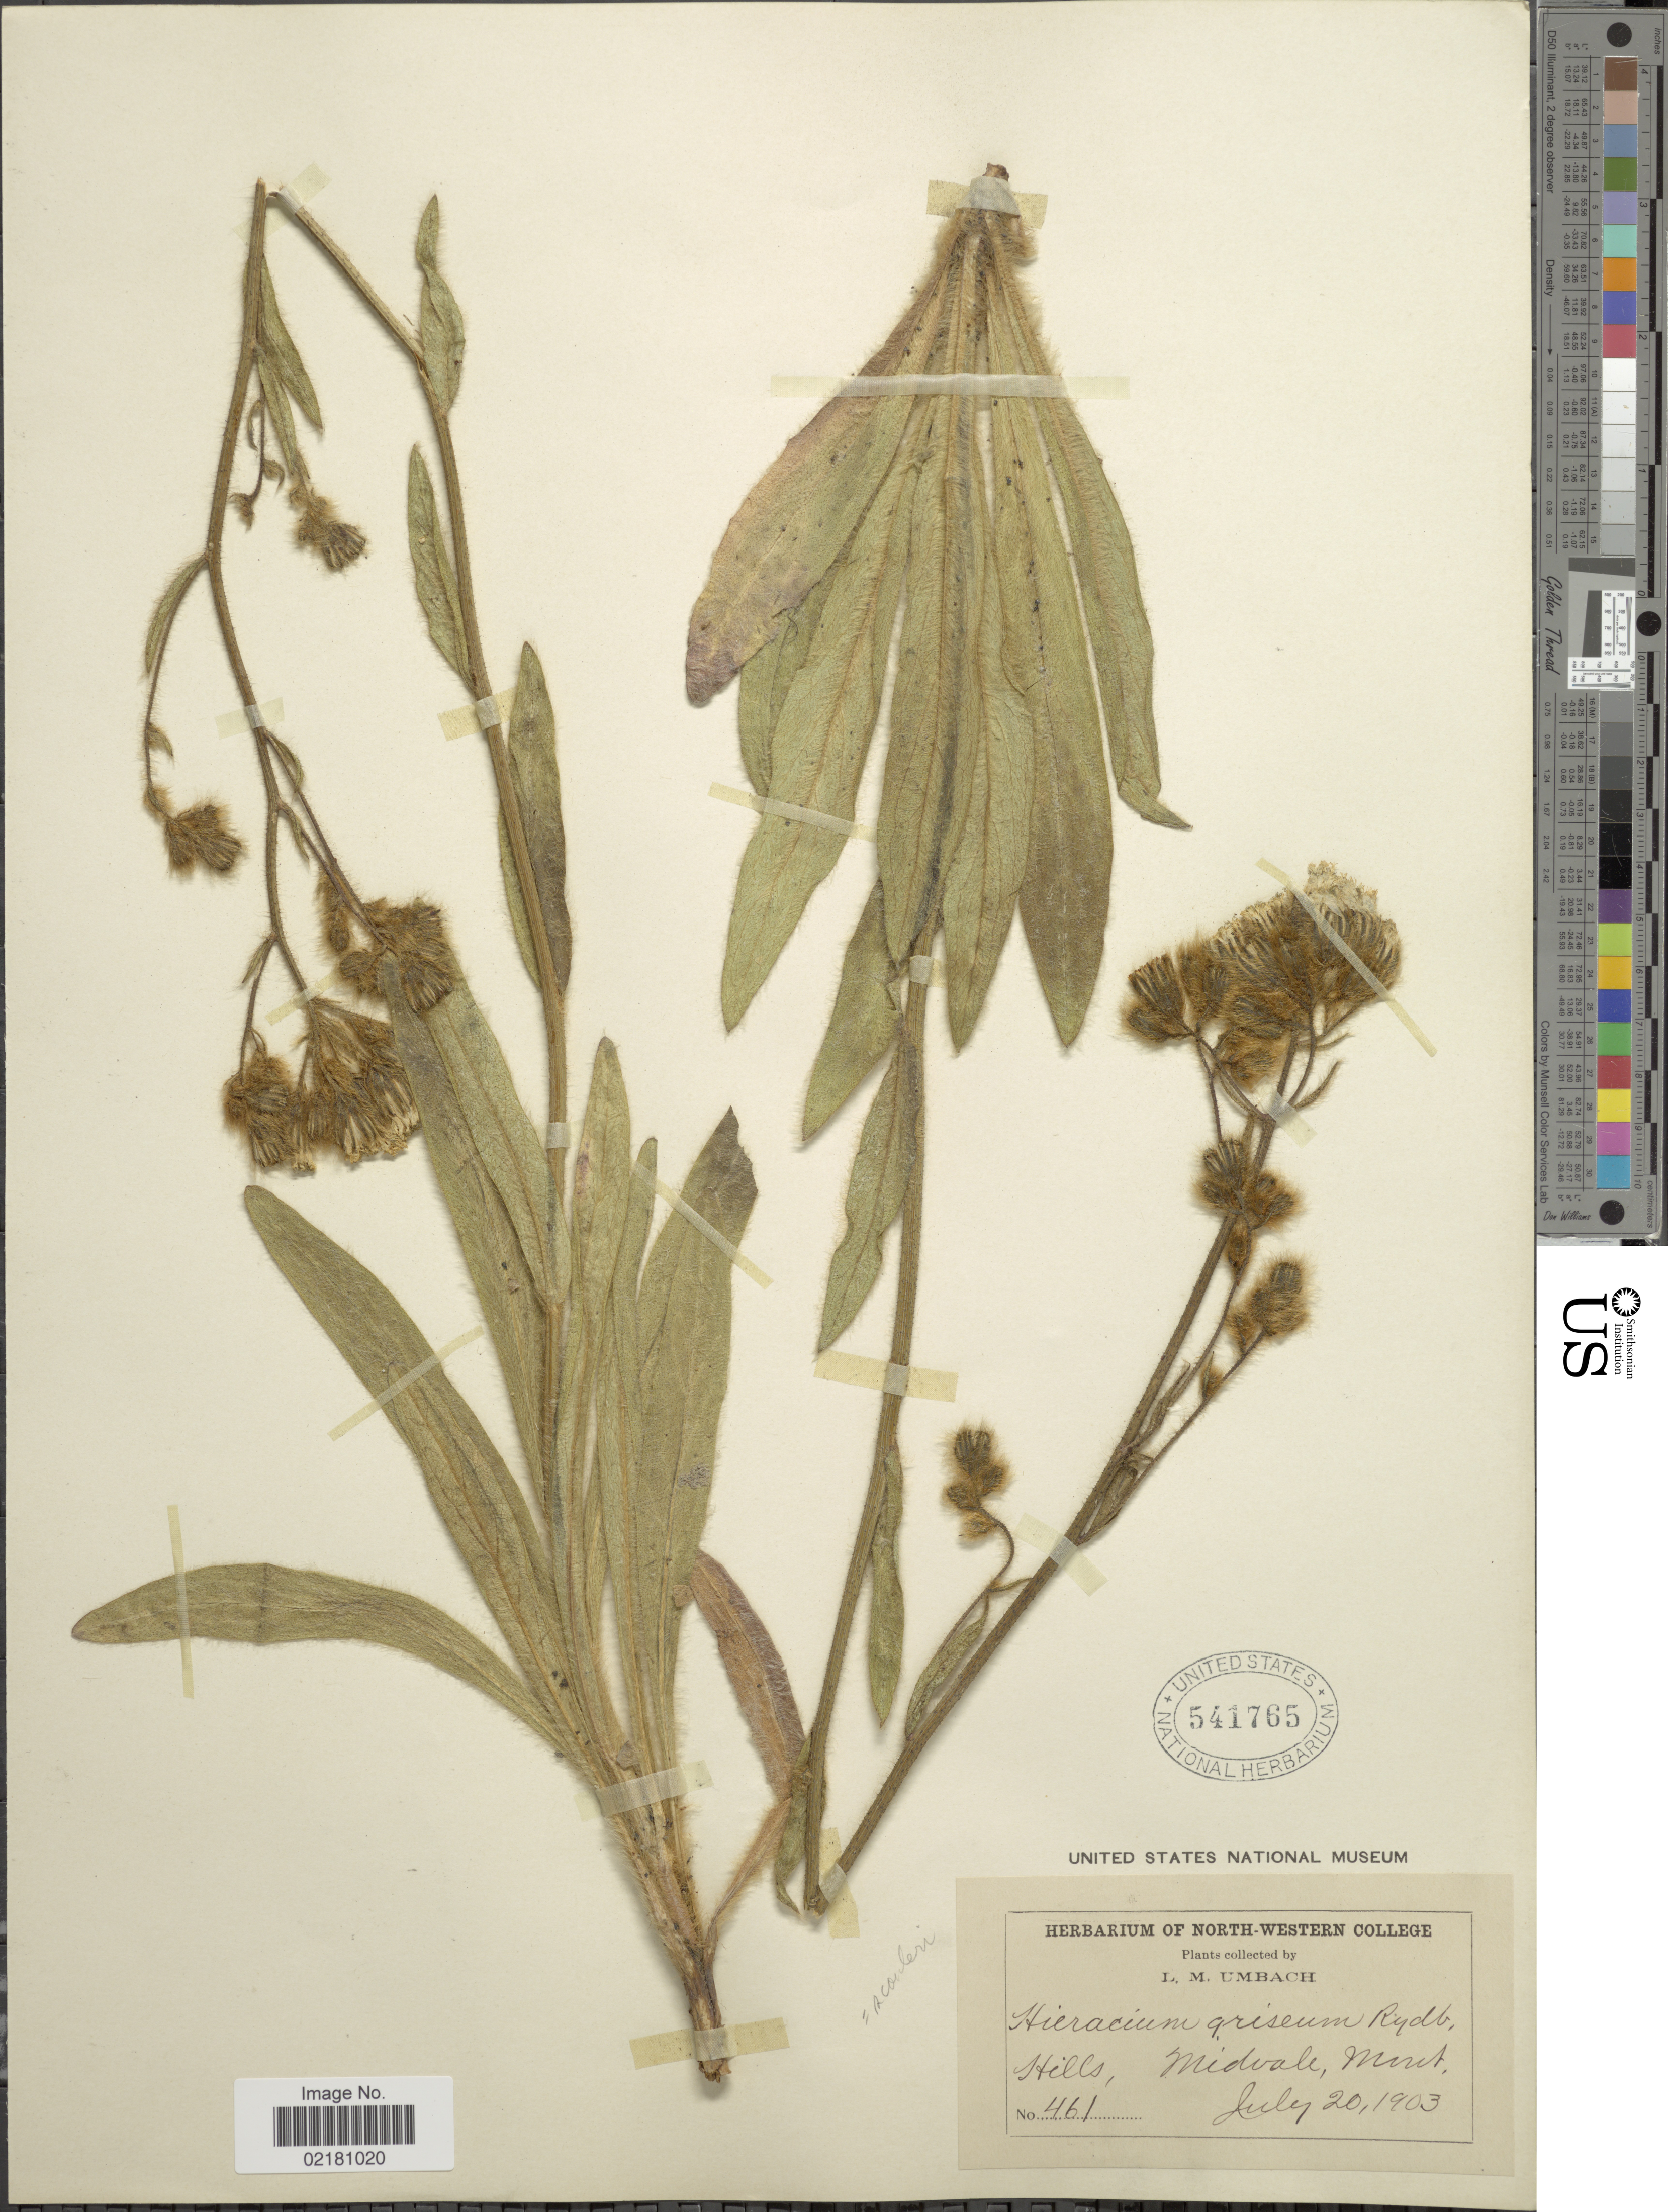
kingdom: Plantae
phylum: Tracheophyta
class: Magnoliopsida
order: Asterales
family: Asteraceae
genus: Hieracium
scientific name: Hieracium scouleri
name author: Hook.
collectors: L. M. Umbach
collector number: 461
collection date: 1903-07-20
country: United States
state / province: Montana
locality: Midvale. Hills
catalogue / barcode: US 541765